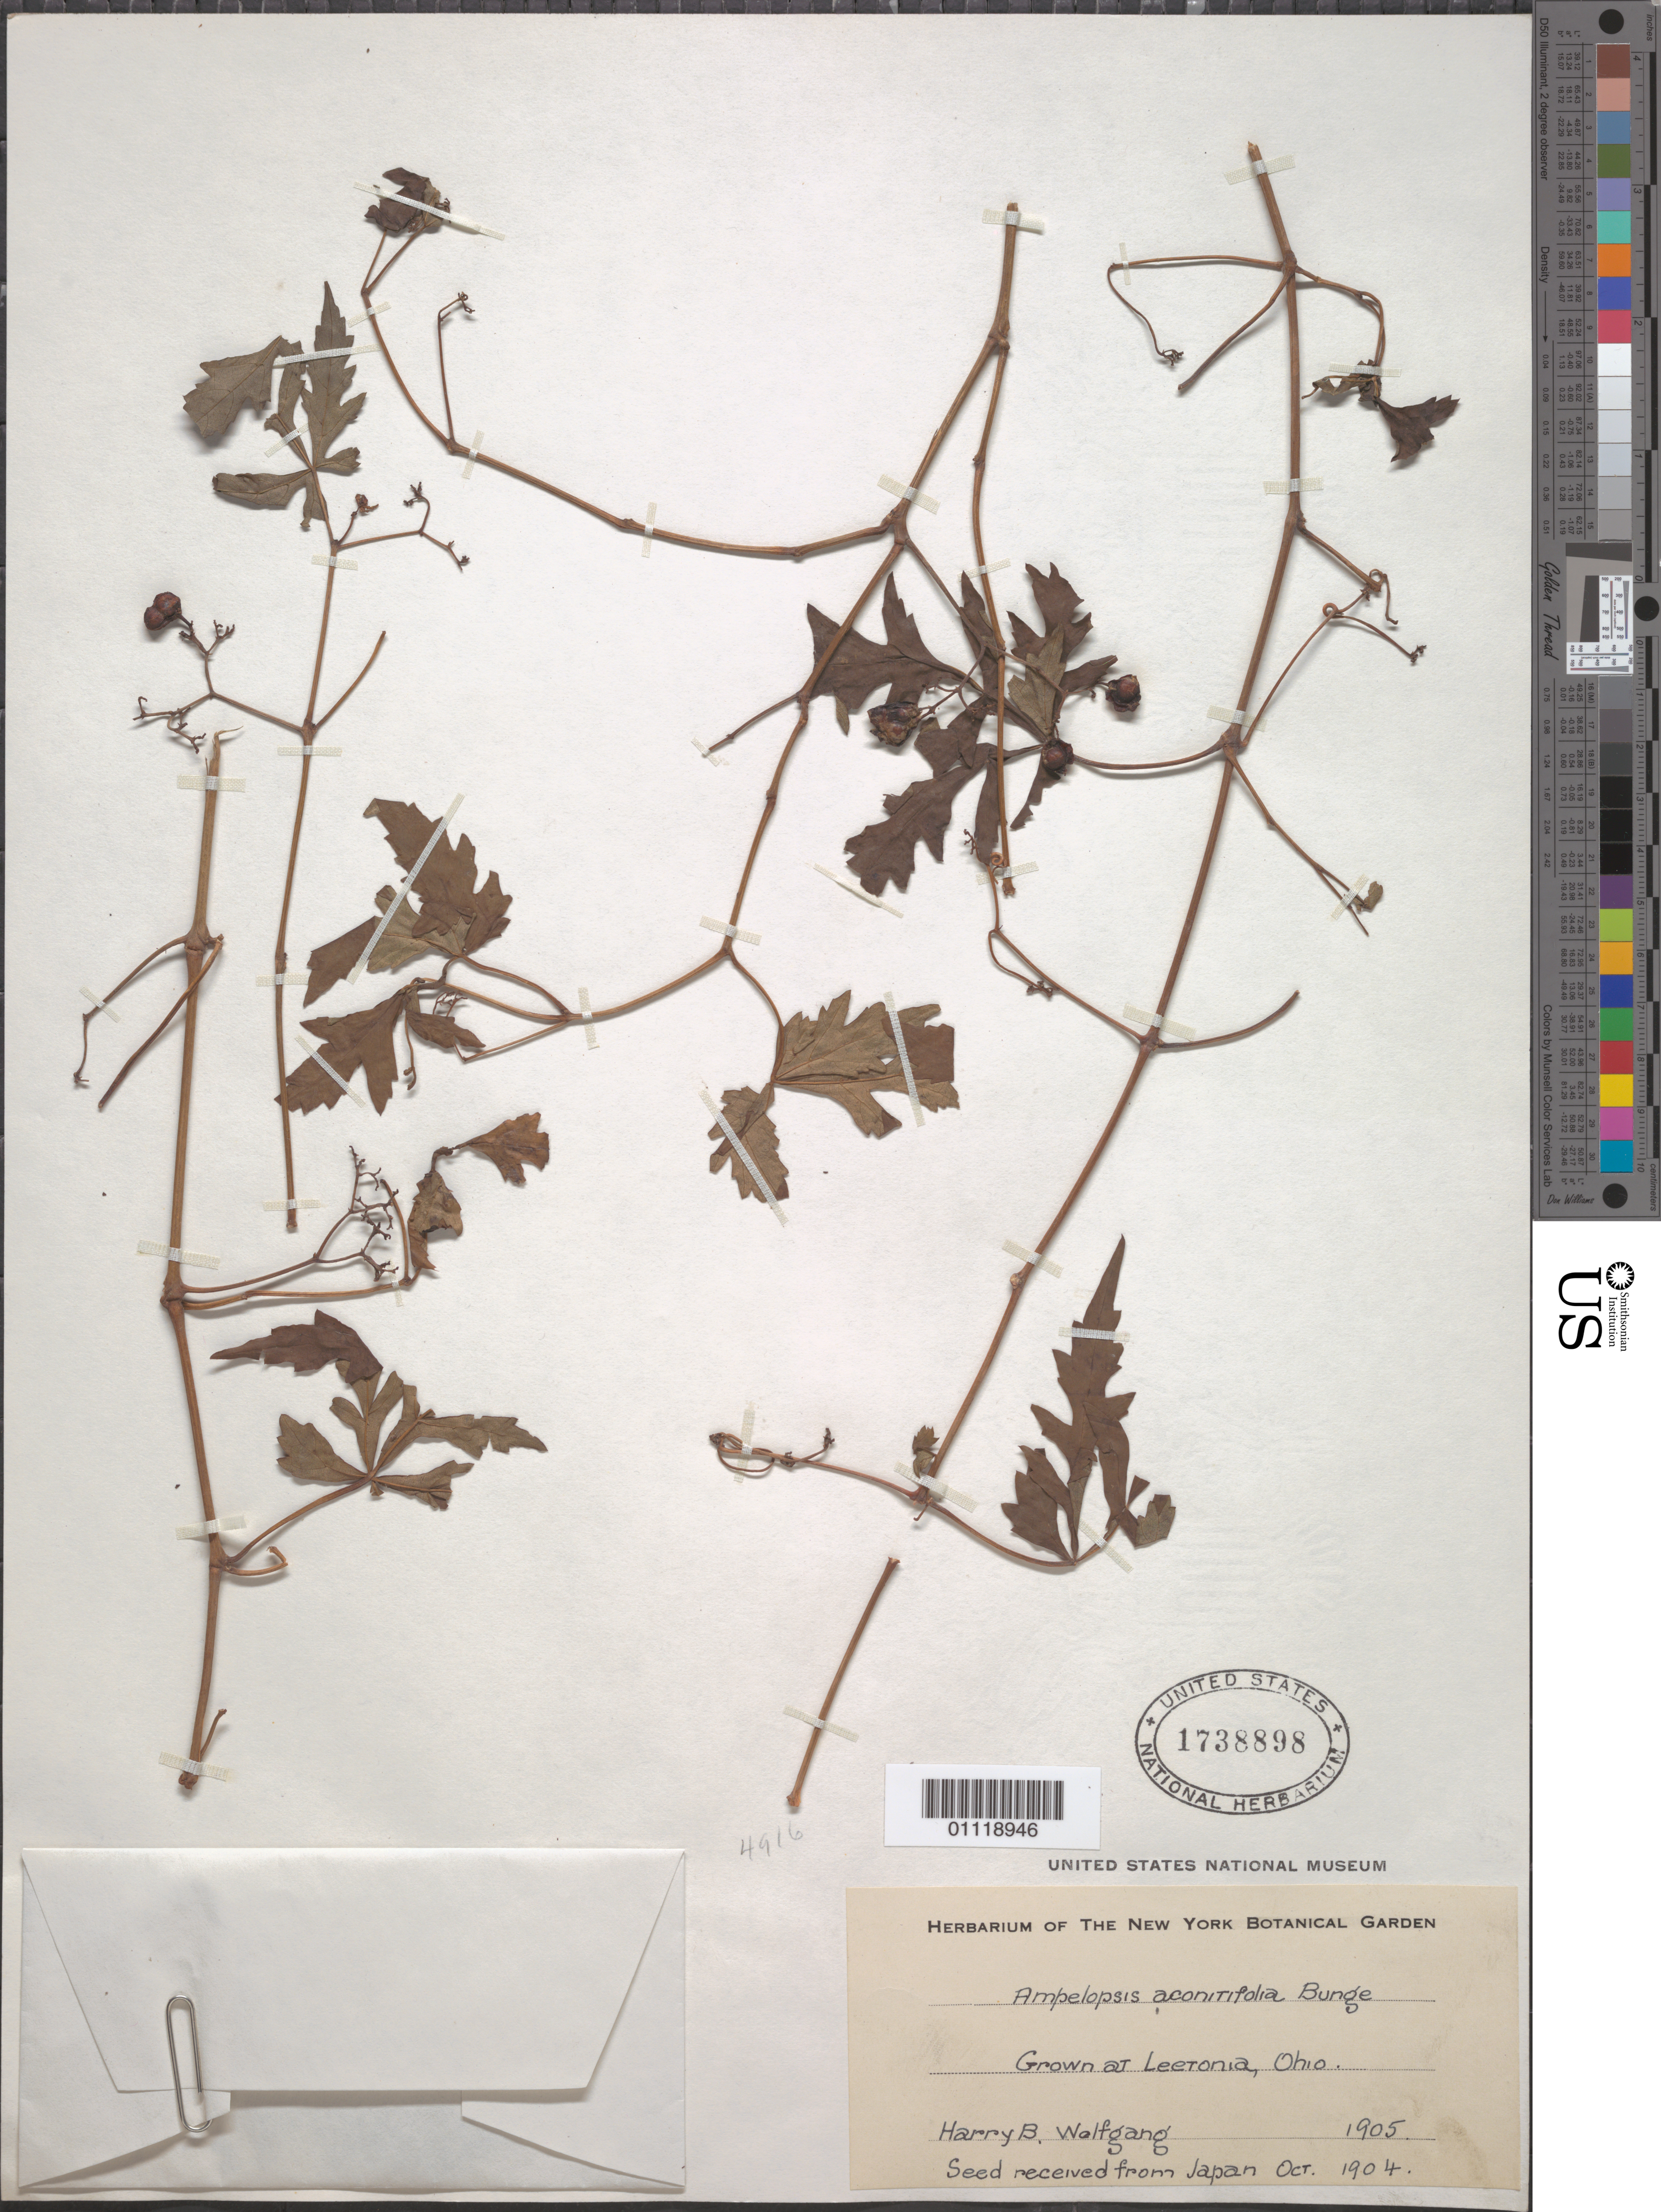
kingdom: Plantae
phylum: Tracheophyta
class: Magnoliopsida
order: Vitales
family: Vitaceae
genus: Ampelopsis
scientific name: Ampelopsis aconitifolia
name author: Bunge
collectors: New York Botanical Garden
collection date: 1905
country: United States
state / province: Ohio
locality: Leetonia.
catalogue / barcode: US 1738898